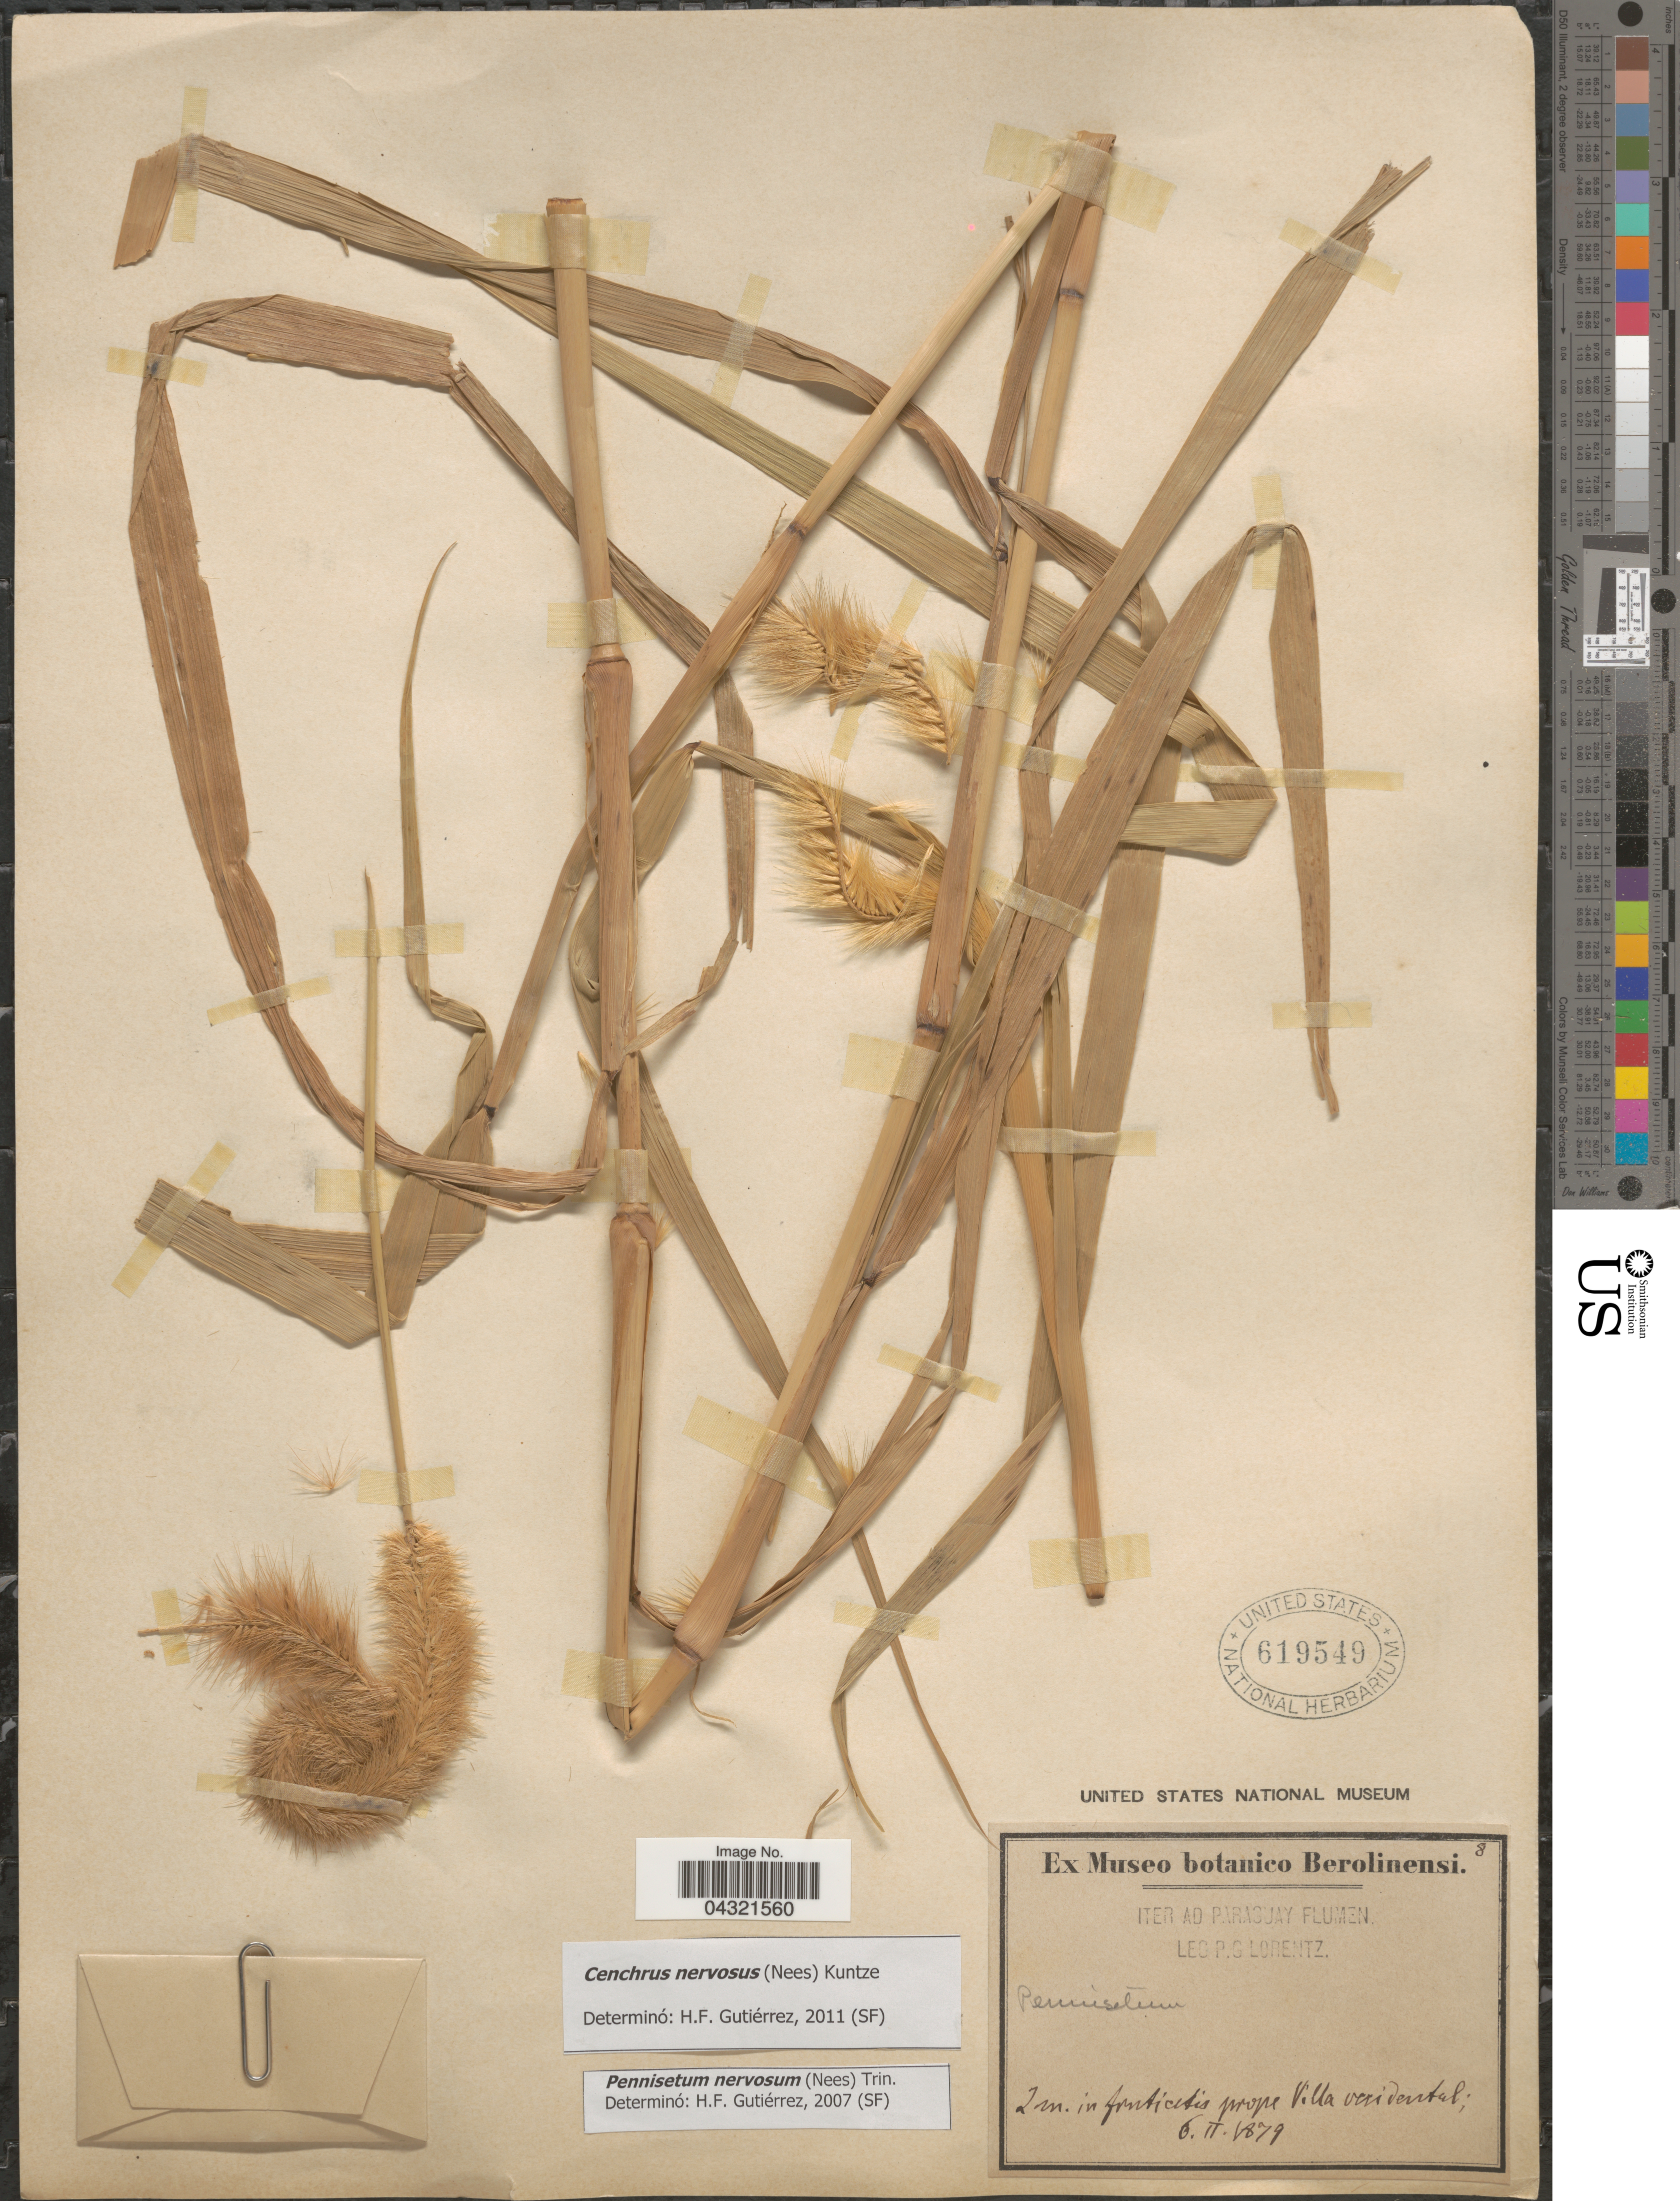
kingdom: Plantae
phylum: Tracheophyta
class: Liliopsida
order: Poales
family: Poaceae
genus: Cenchrus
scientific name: Cenchrus nervosus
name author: (Nees) Kuntze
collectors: P. G. Lorentz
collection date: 1879-02-06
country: Paraguay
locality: Iter ad Paraguay Flumen. Im in fruticetis prope Villa occidental.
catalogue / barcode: US 619549